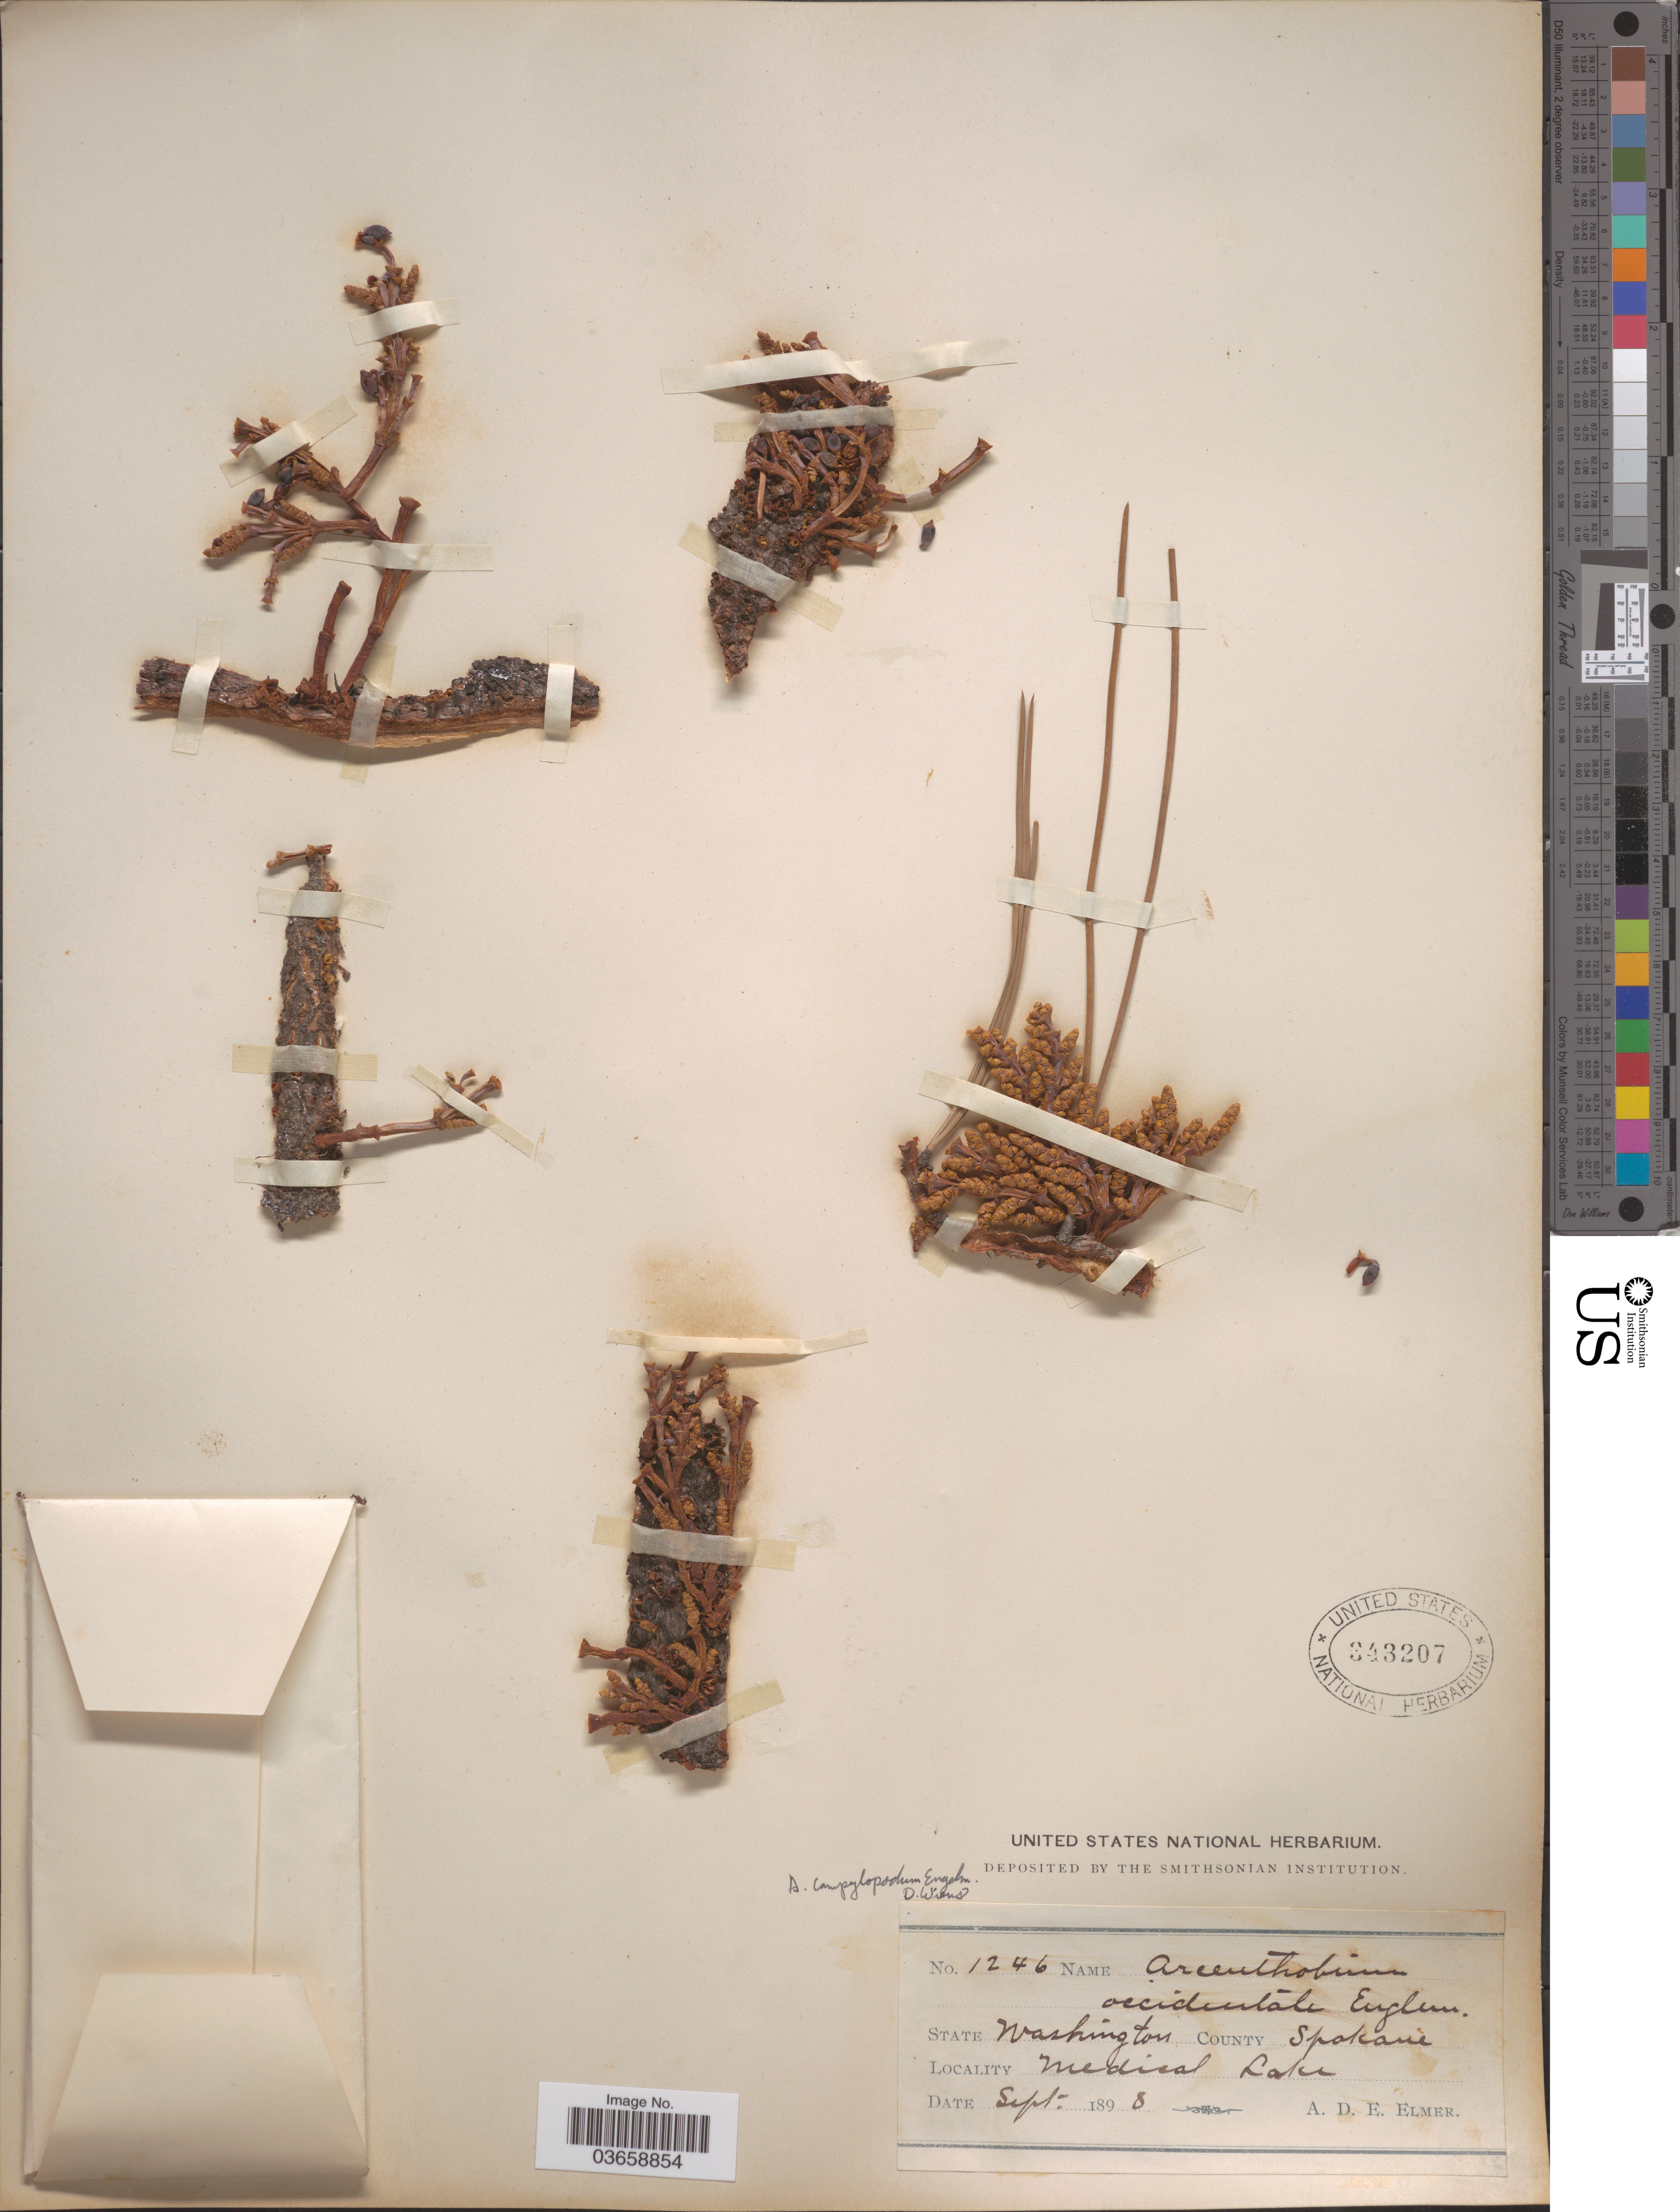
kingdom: Plantae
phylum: Tracheophyta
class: Magnoliopsida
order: Santalales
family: Viscaceae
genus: Arceuthobium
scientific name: Arceuthobium campylopodum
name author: Engelm.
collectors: A. D. E. Elmer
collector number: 1246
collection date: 1898-09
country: United States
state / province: Washington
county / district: Spokane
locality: County Spokane. Medical Lake.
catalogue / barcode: US 343207